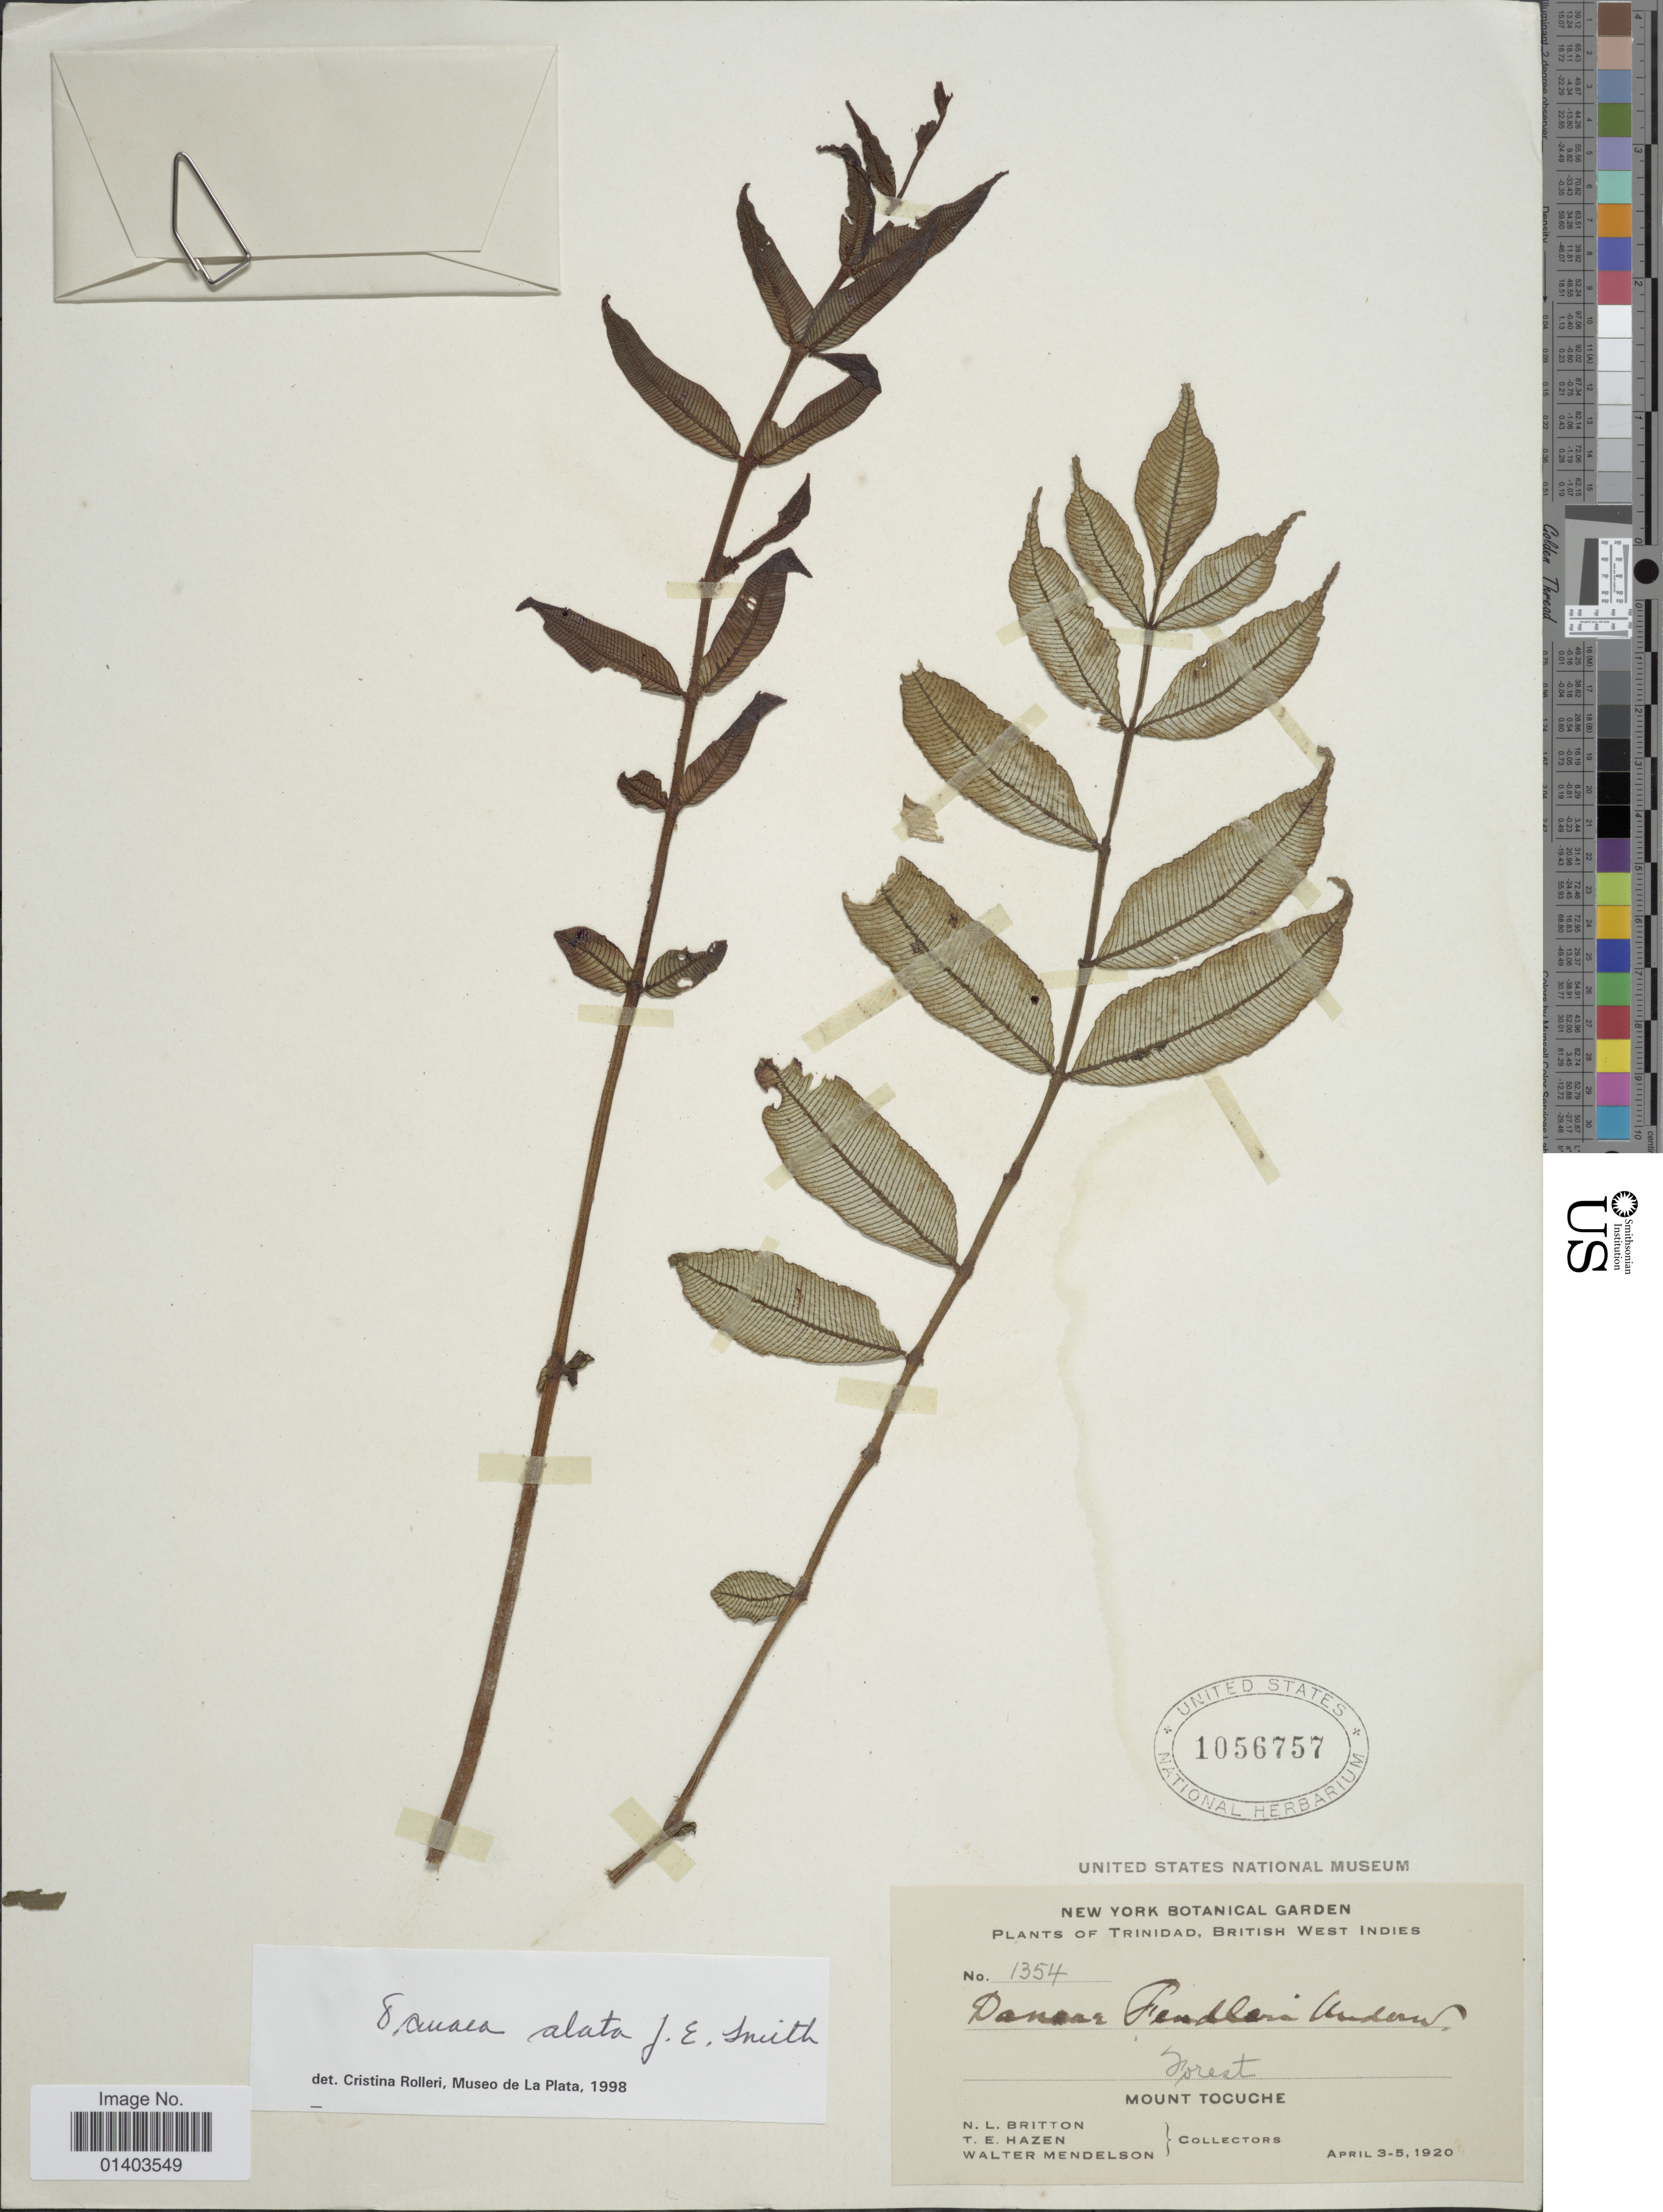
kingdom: Plantae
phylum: Tracheophyta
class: Polypodiopsida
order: Marattiales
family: Marattiaceae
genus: Danaea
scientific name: Danaea alata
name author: Sm.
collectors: N. Britton, T. E. Hazen & W. Mendelson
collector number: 1354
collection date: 1920-04-03/1920-04-05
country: Trinidad and Tobago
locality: Trinidad, British West Indies, Mount Tocuche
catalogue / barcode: US 1056757